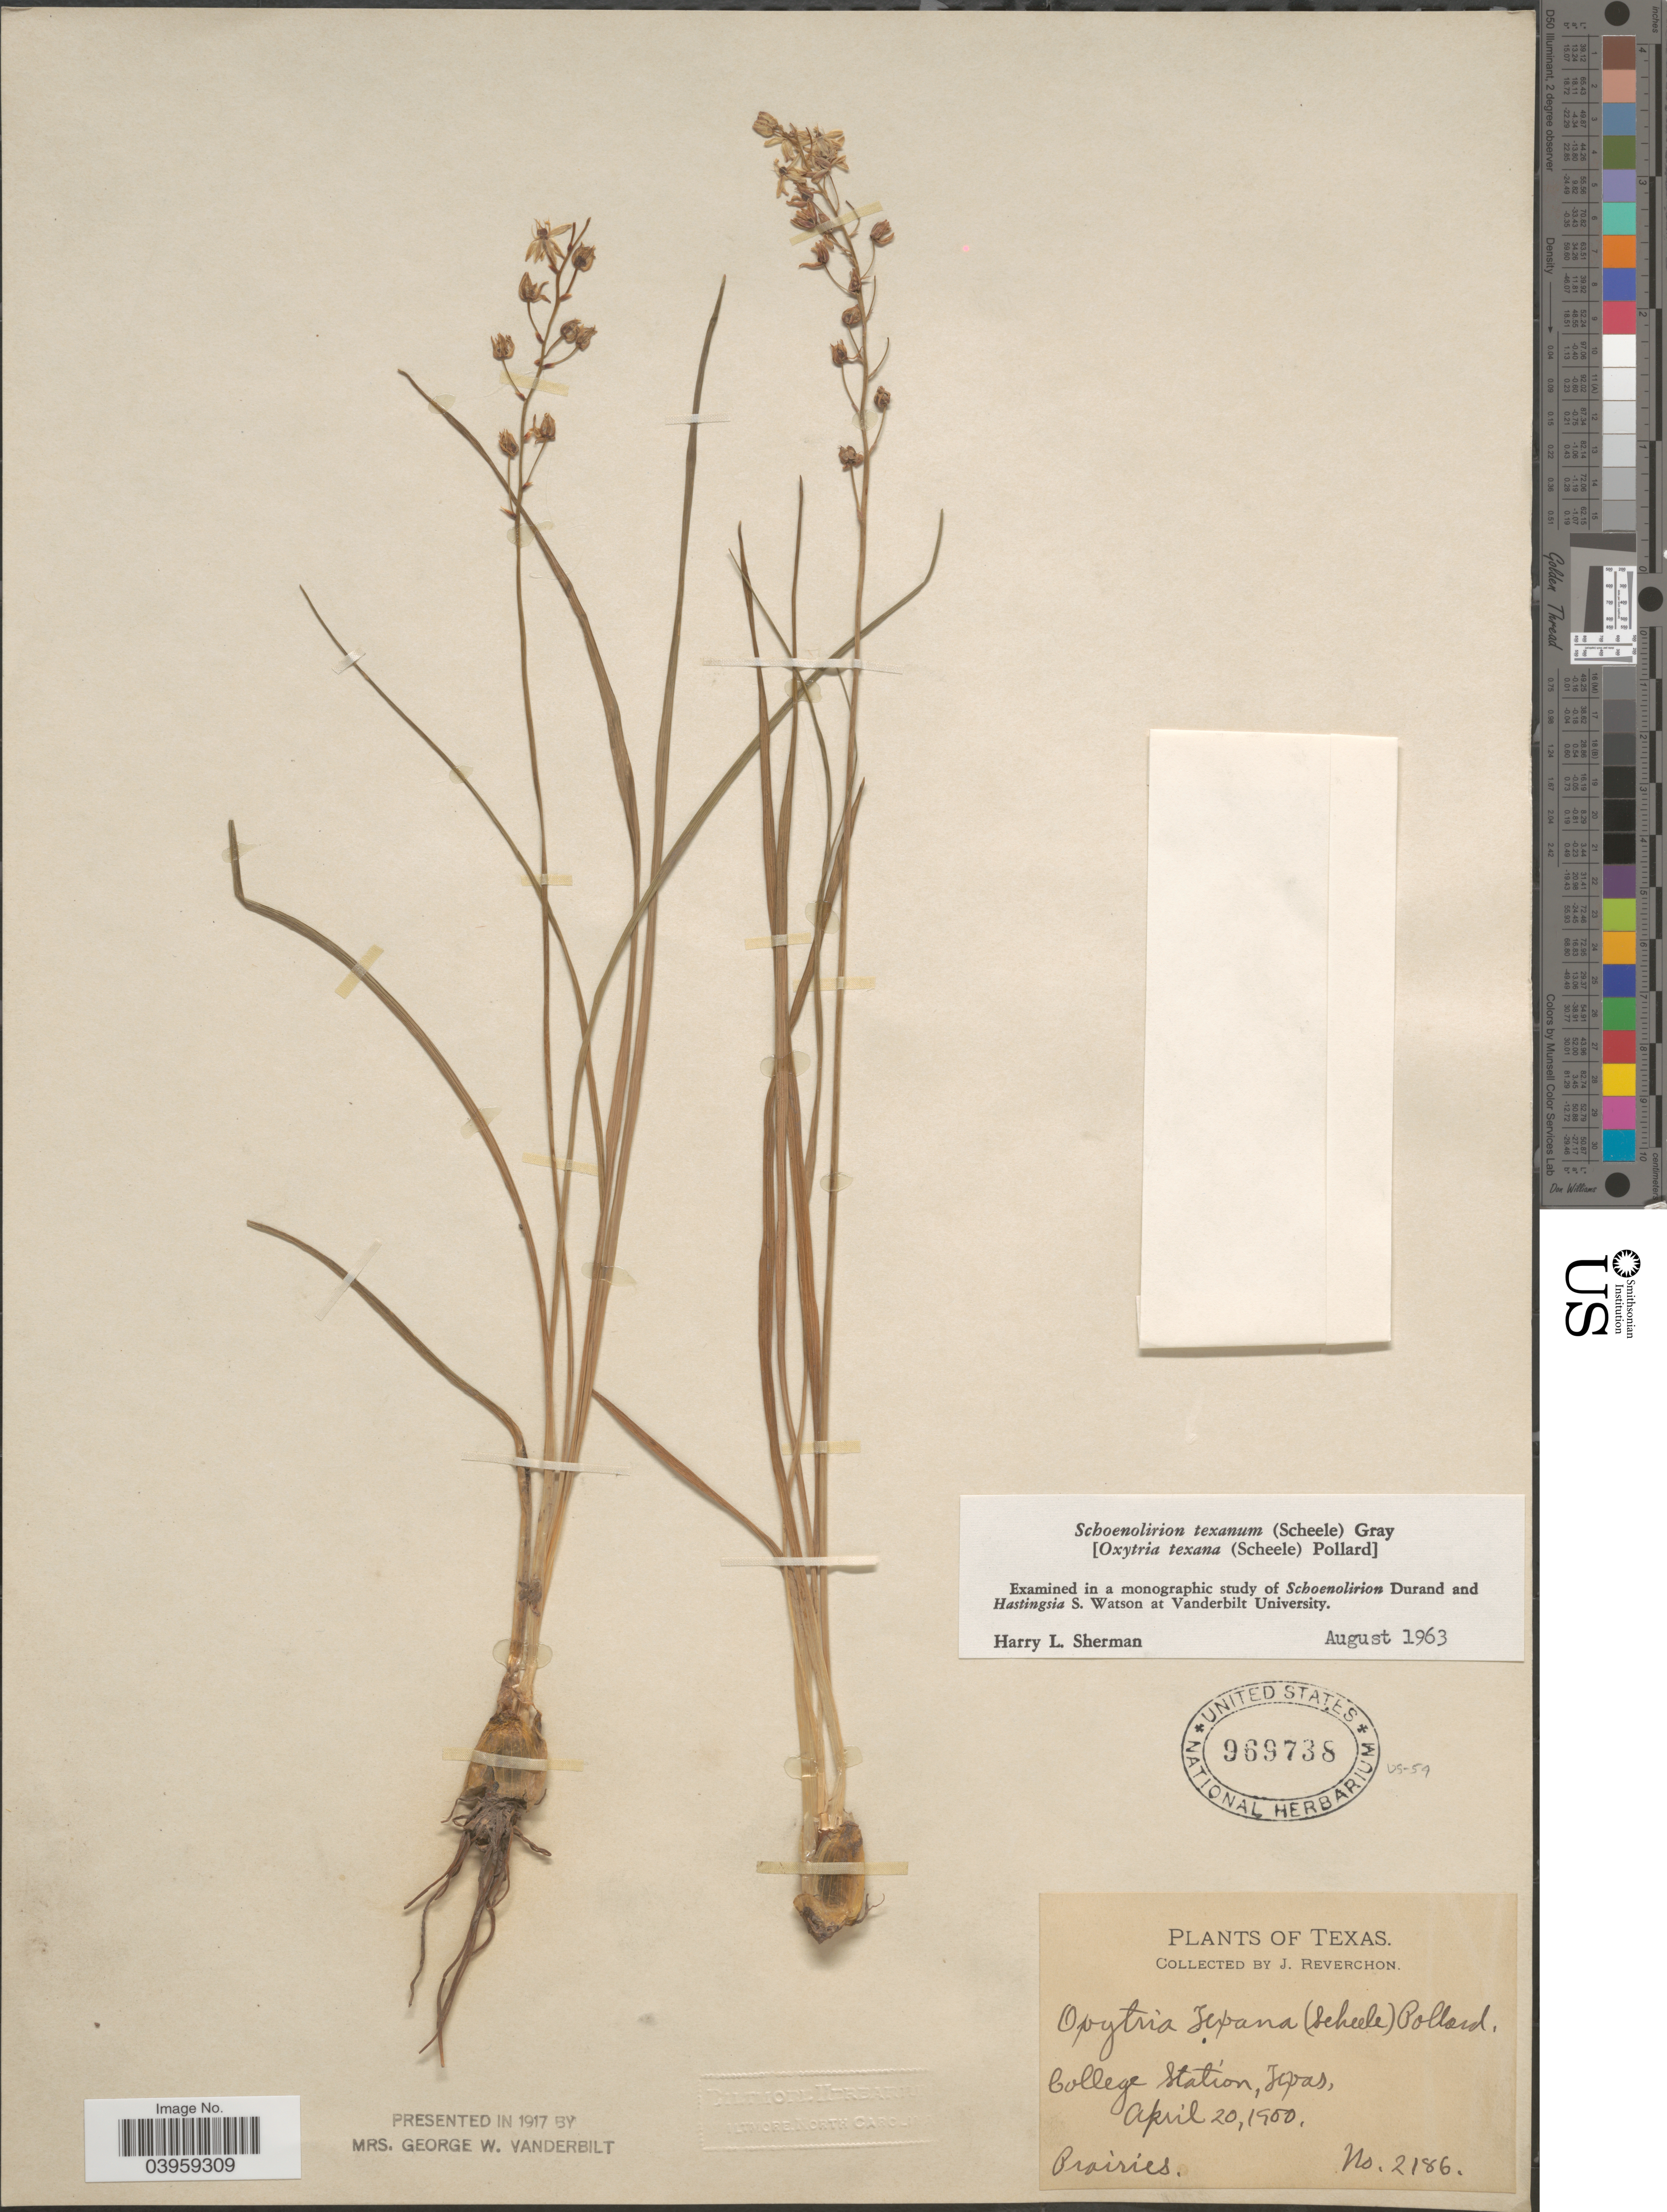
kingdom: Plantae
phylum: Tracheophyta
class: Liliopsida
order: Asparagales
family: Asparagaceae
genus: Schoenolirion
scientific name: Schoenolirion wrightii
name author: Sherman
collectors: J. Reverchon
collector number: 2186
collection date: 1900-04-20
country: United States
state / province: Texas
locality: College Station.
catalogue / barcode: US 969738